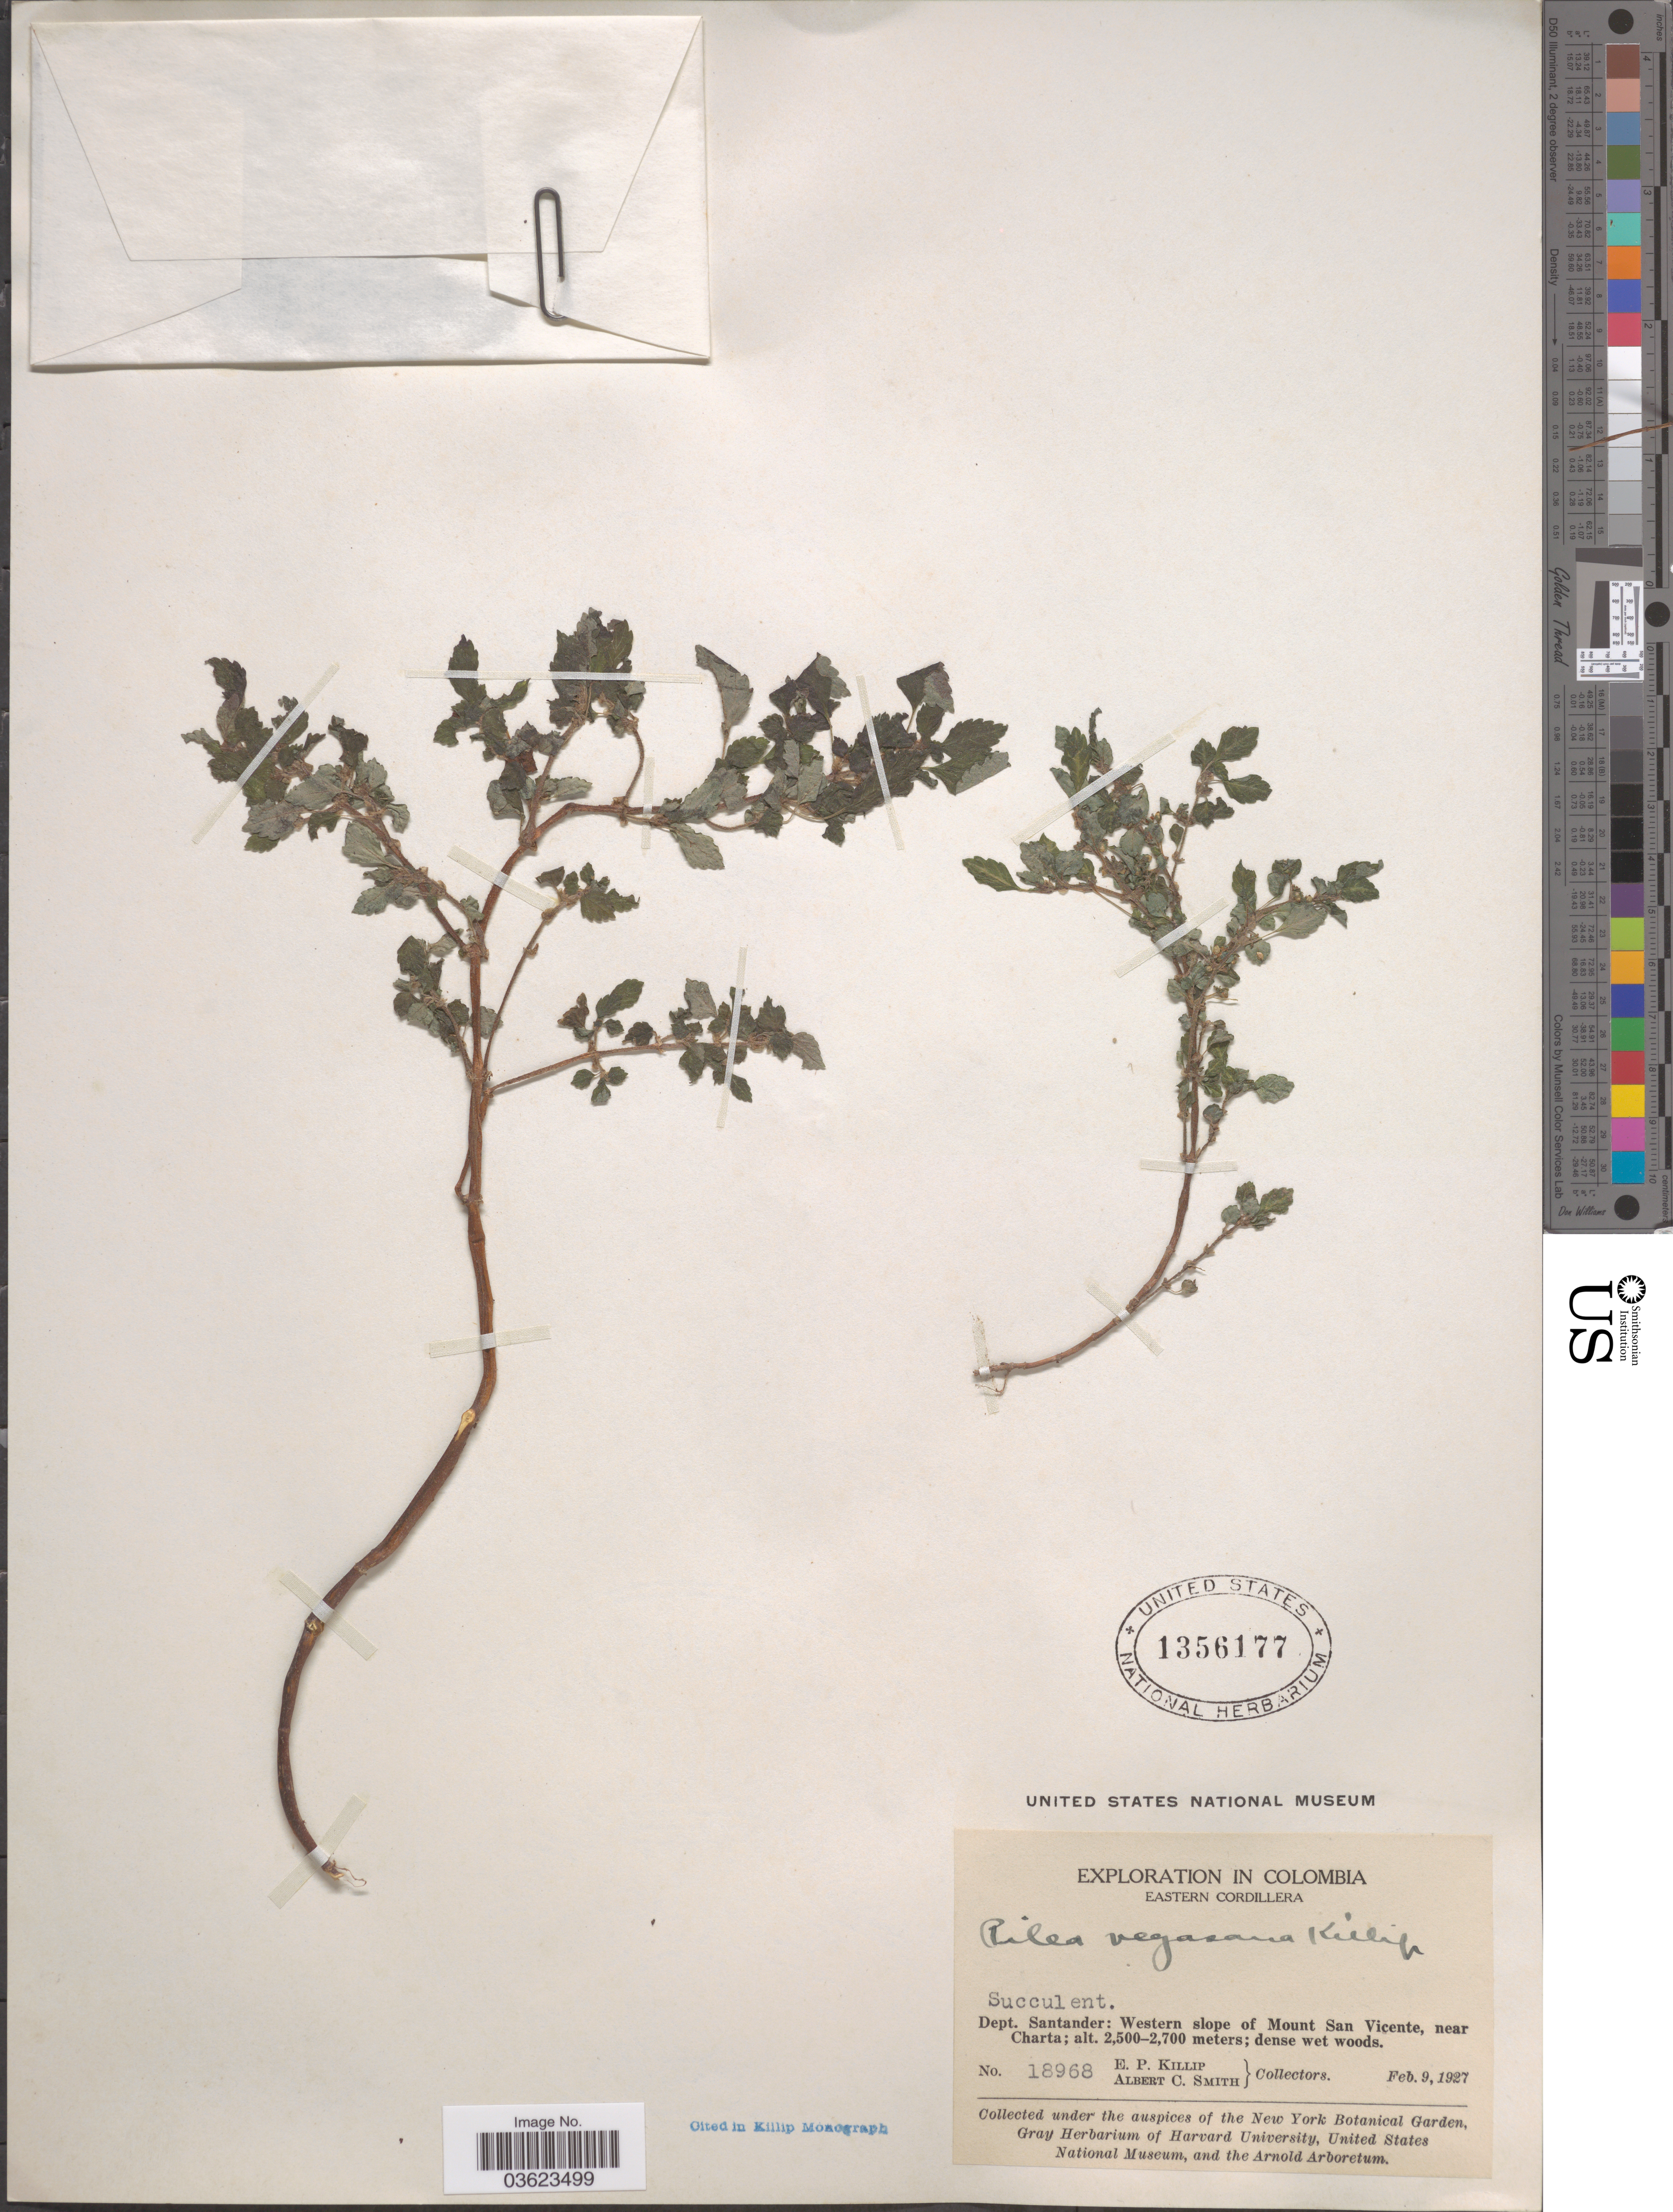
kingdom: Plantae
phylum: Tracheophyta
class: Magnoliopsida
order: Rosales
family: Urticaceae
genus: Pilea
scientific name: Pilea vegasana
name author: Killip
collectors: E. P. Killip & A. C. Smith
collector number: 18968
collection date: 1927-02-09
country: Colombia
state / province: Santander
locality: Eastern Cordillera. Dept. Santander: Western slopes of Mount San Vicente, near Charta.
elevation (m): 2500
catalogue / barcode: US 1356177